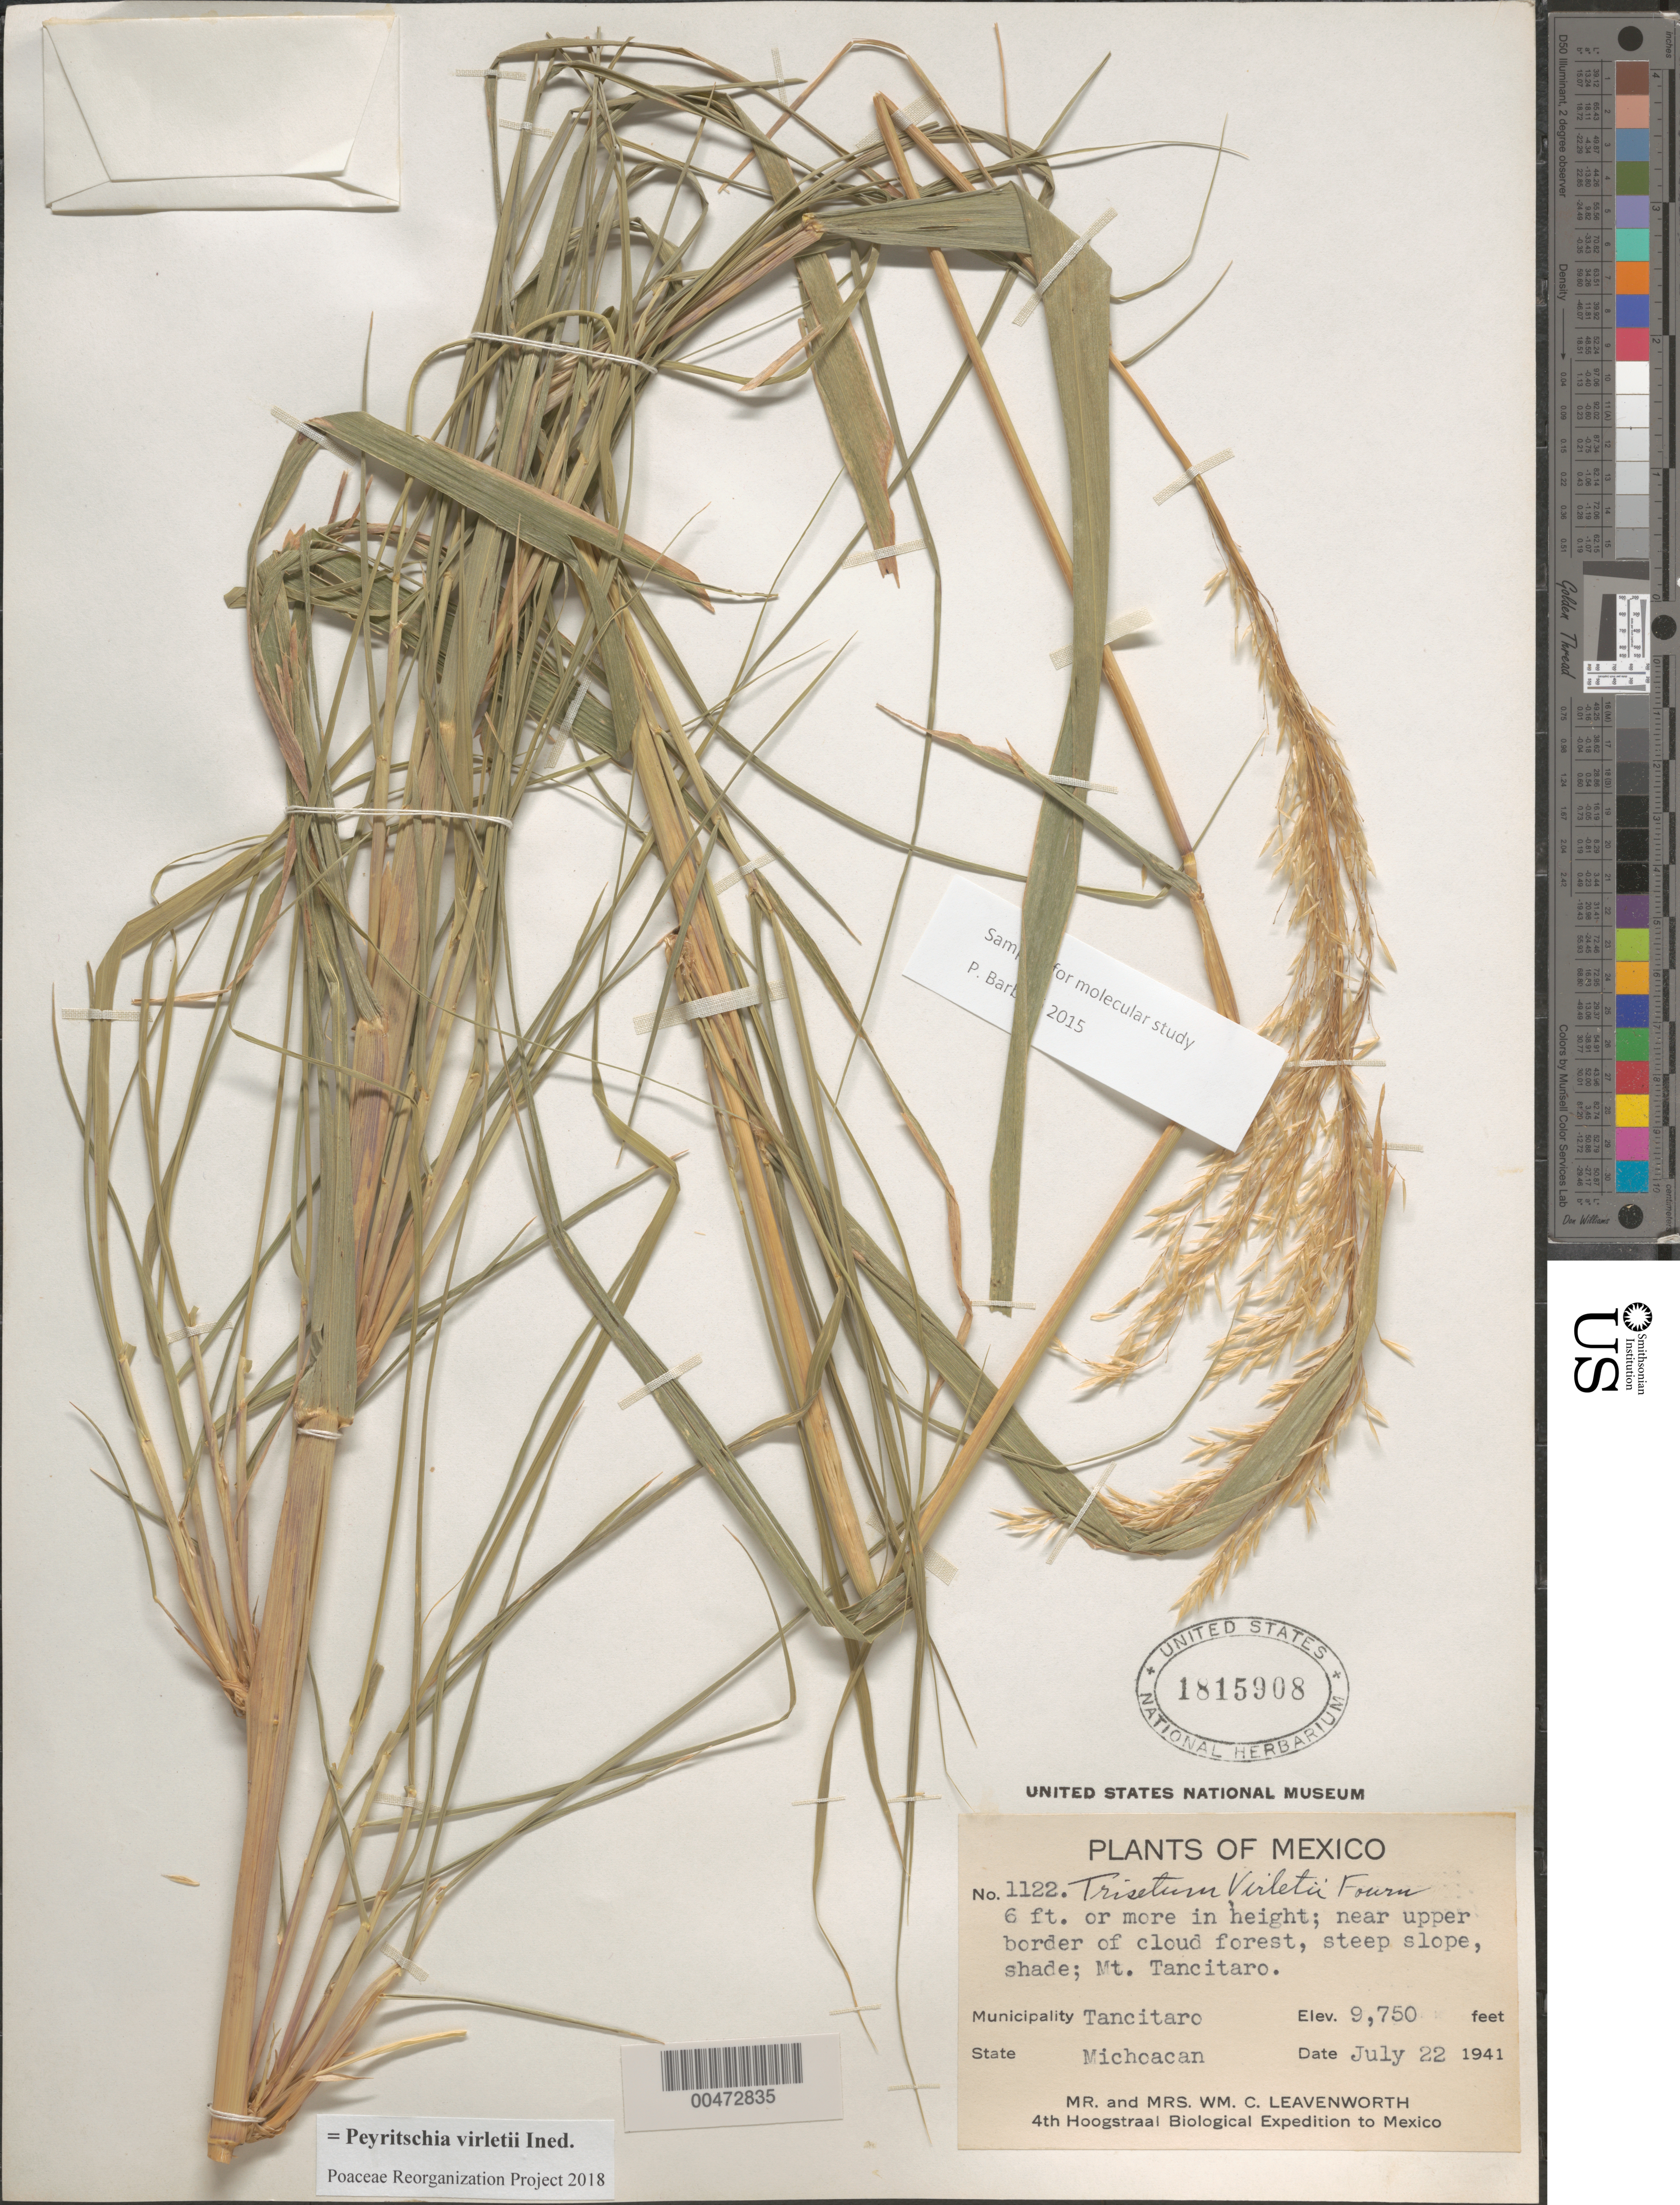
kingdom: Plantae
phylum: Tracheophyta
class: Liliopsida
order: Poales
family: Poaceae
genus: Peyritschia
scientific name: Peyritschia virletii ined.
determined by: Poaceae Reorganization Project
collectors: W. C. Leavenworth & Mrs. W. C. Leavenworth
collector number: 1122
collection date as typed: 22 Jul 1941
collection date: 1941-07-22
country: Mexico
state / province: Michoacán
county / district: Tancitaro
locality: Mt. Tancitaro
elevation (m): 2972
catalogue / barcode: US 1815908